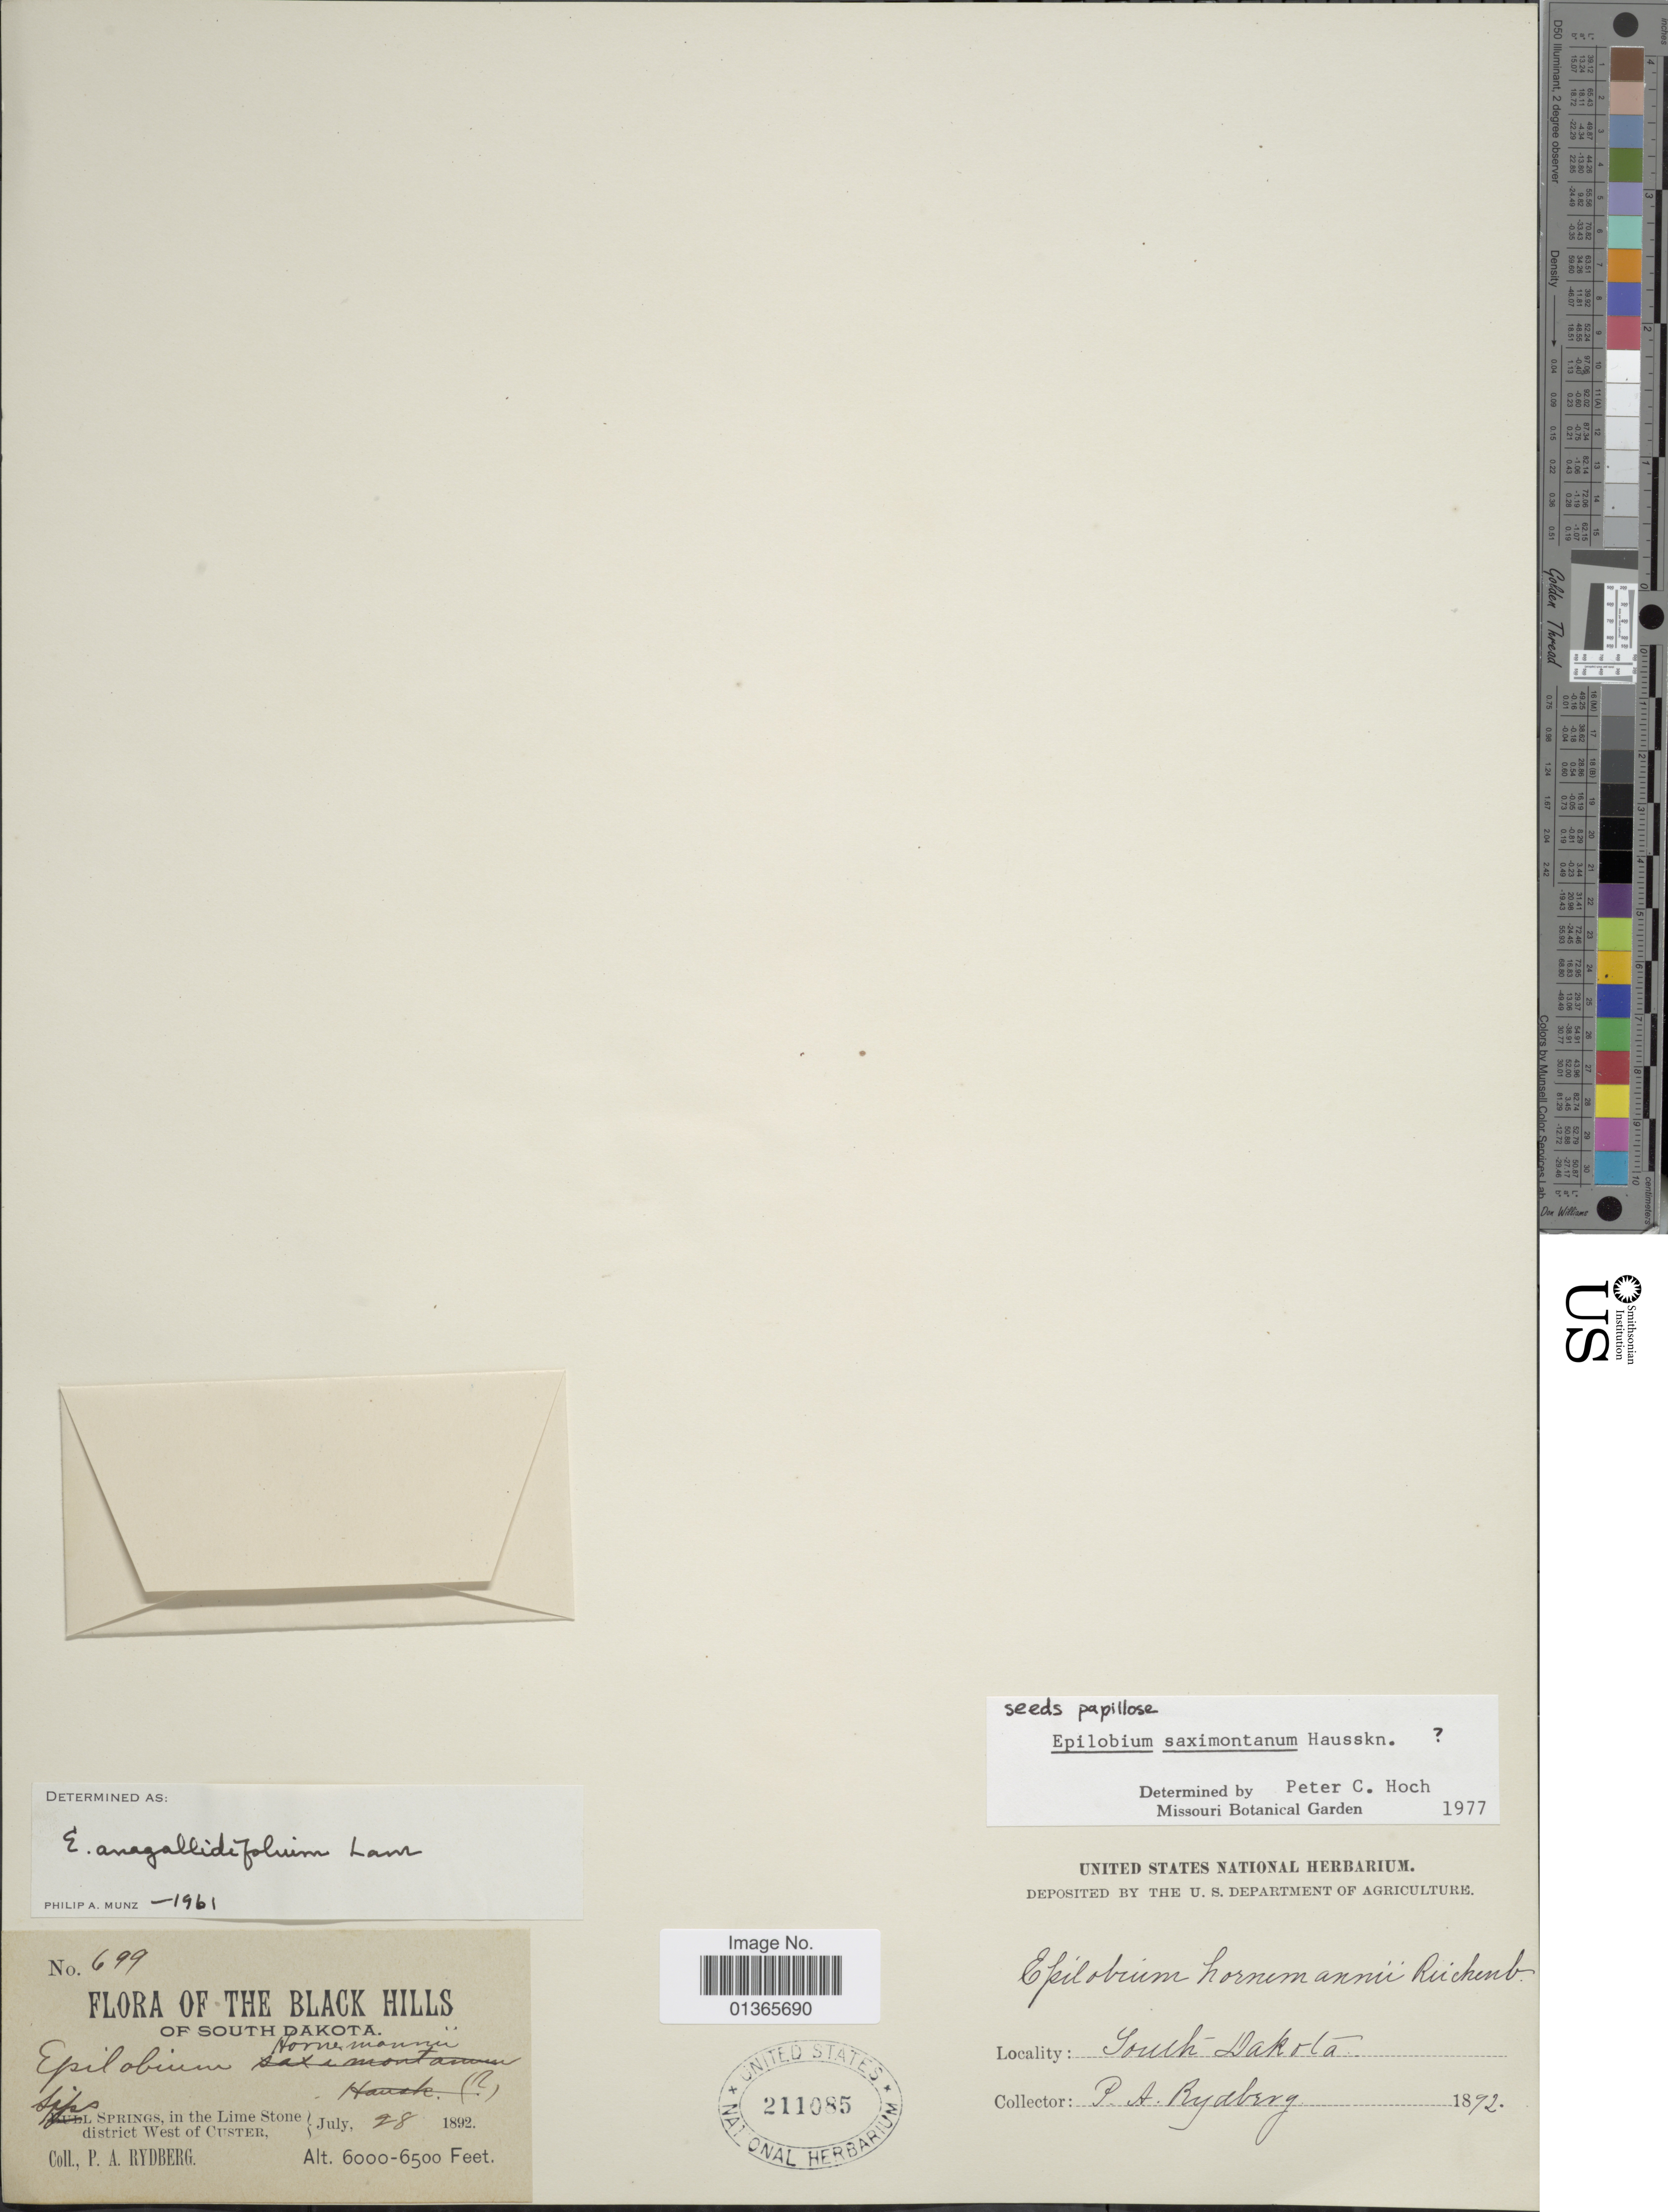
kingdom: Plantae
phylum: Tracheophyta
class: Magnoliopsida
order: Myrtales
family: Onagraceae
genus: Epilobium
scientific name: Epilobium saximontanum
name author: Hausskn.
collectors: P. A. Rydberg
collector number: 699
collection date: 1892-07-28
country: United States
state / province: South Dakota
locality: Black Hills. Sips Springs, in the Lime Stone district West of Custer.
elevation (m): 1829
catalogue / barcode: US 211085